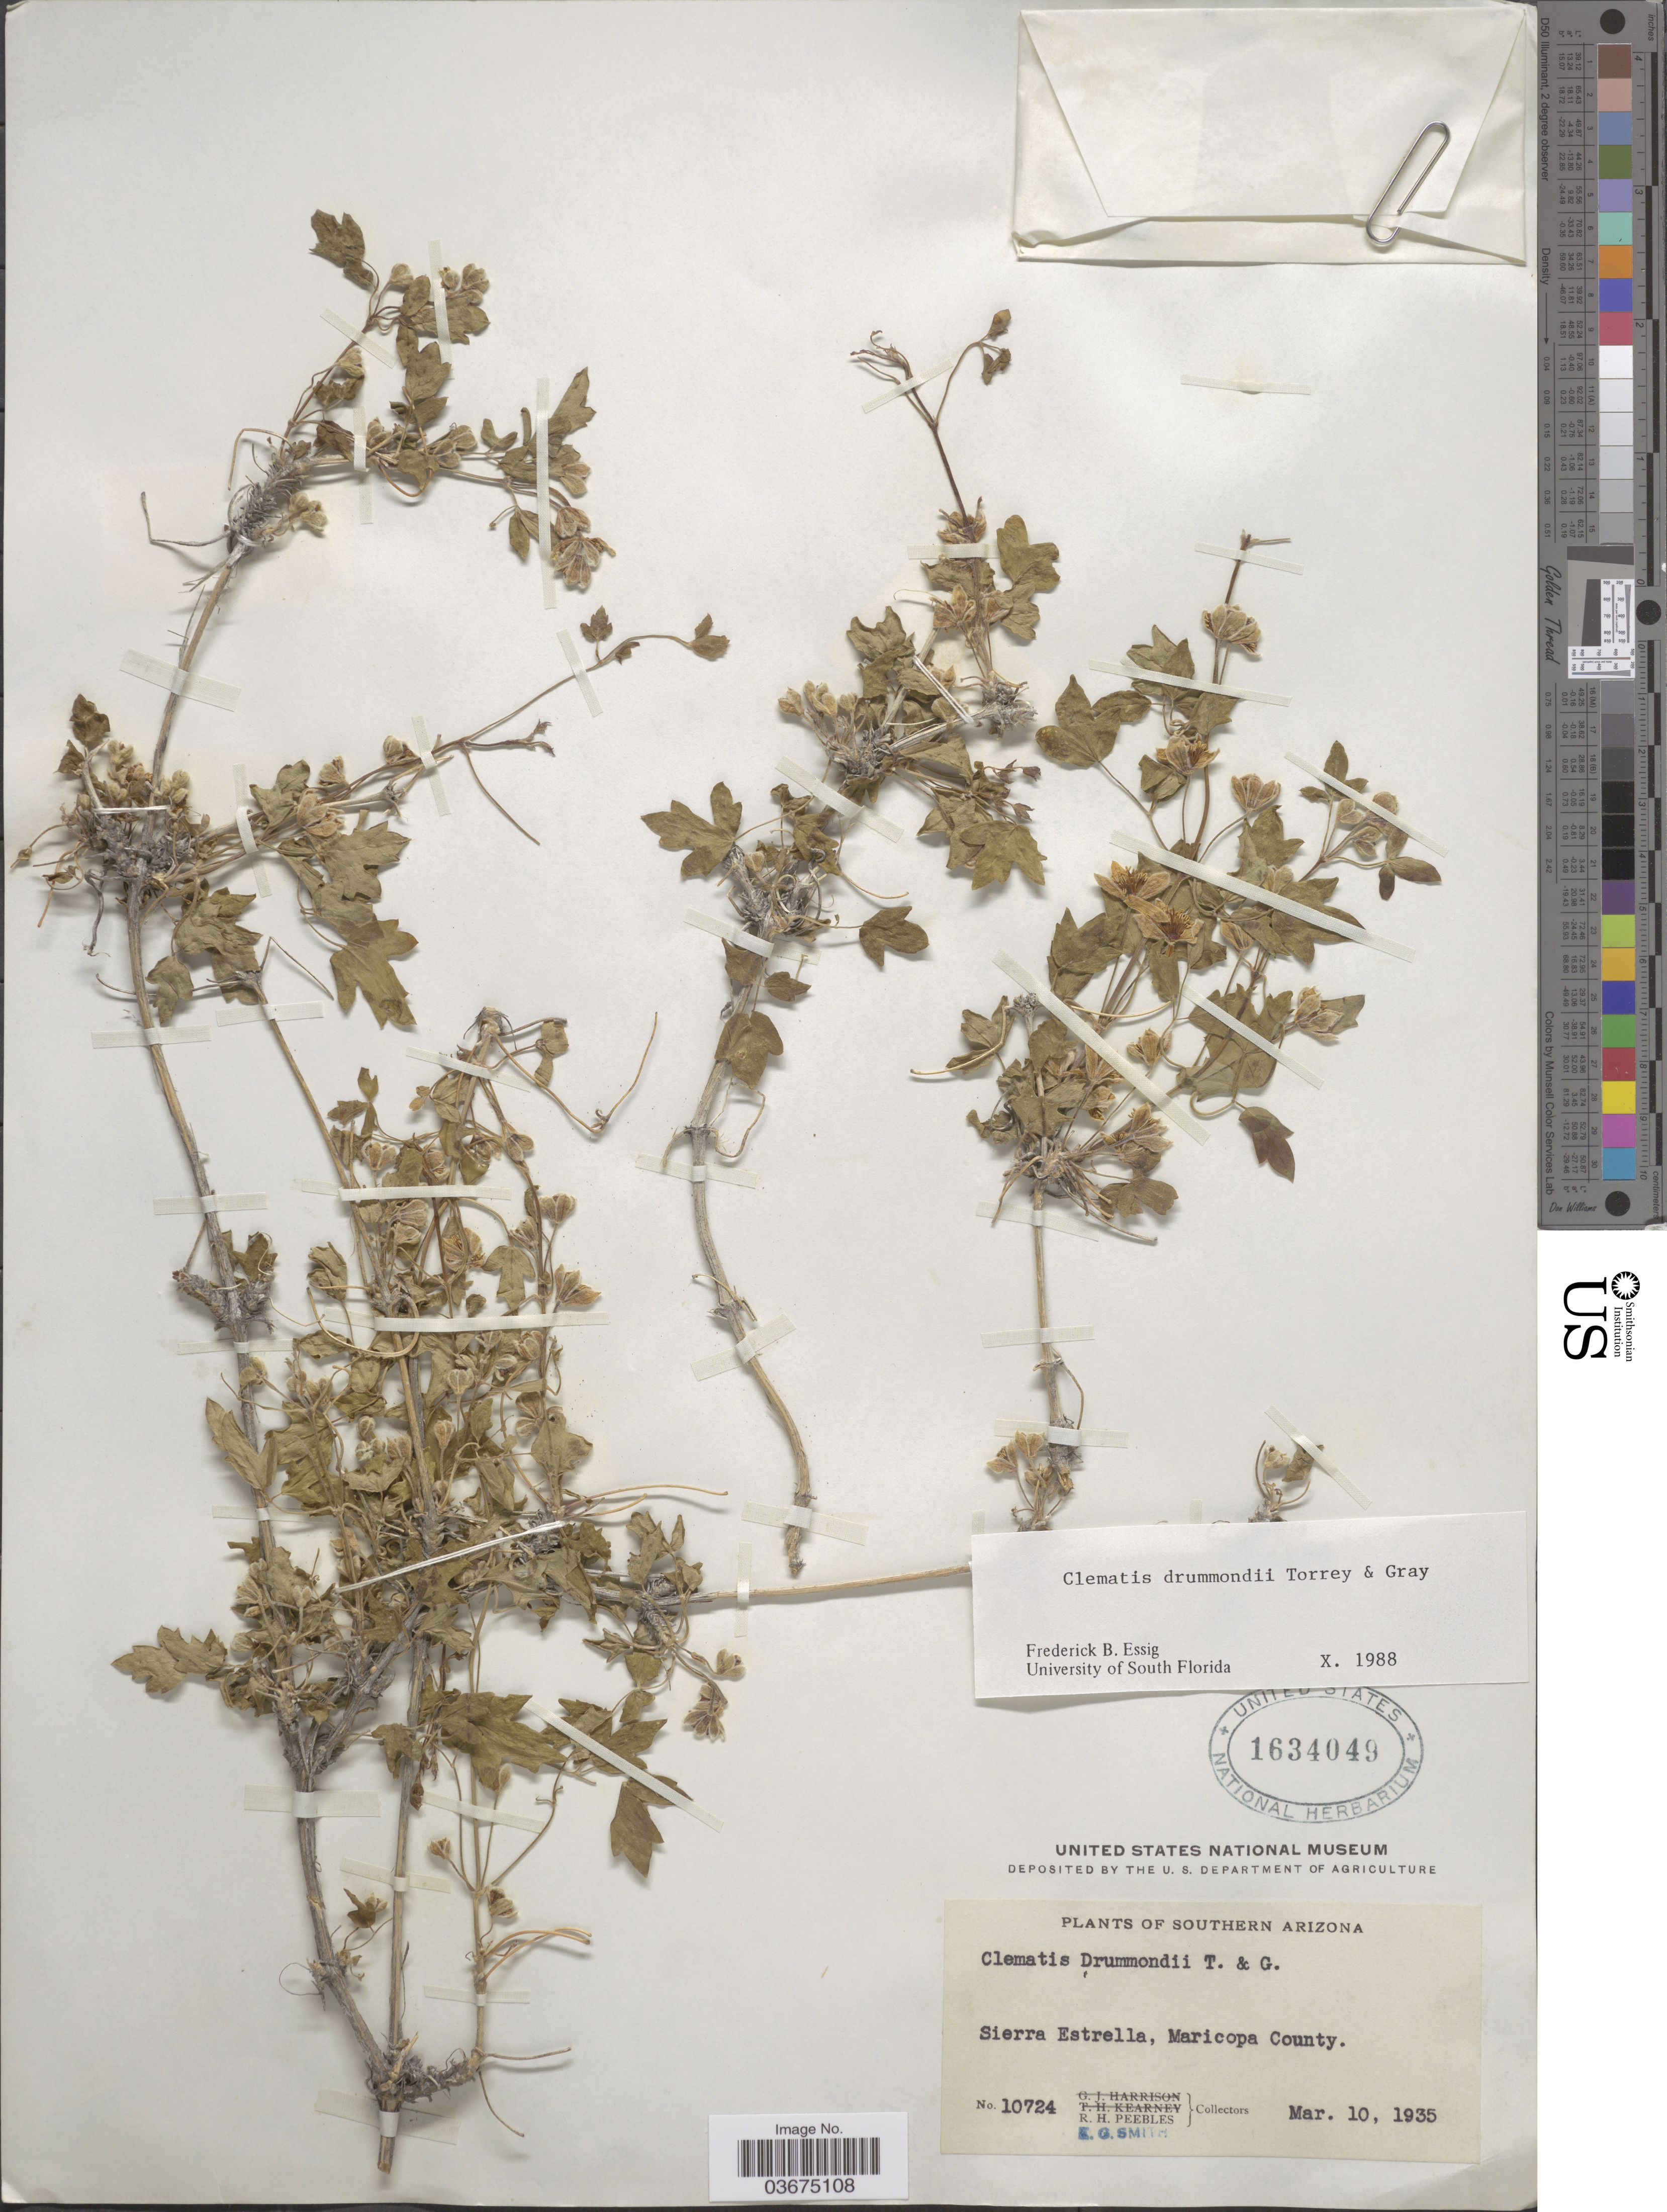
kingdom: Plantae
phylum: Tracheophyta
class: Magnoliopsida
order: Ranunculales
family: Ranunculaceae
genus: Clematis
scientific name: Clematis drummondii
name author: Torr. & A. Gray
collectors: R. H. Peebles & E. G. Smith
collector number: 10724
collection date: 1935-03-10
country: United States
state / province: Arizona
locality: Southern Arizona. Sierra Estrella, Maricopa County.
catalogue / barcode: US 1634049